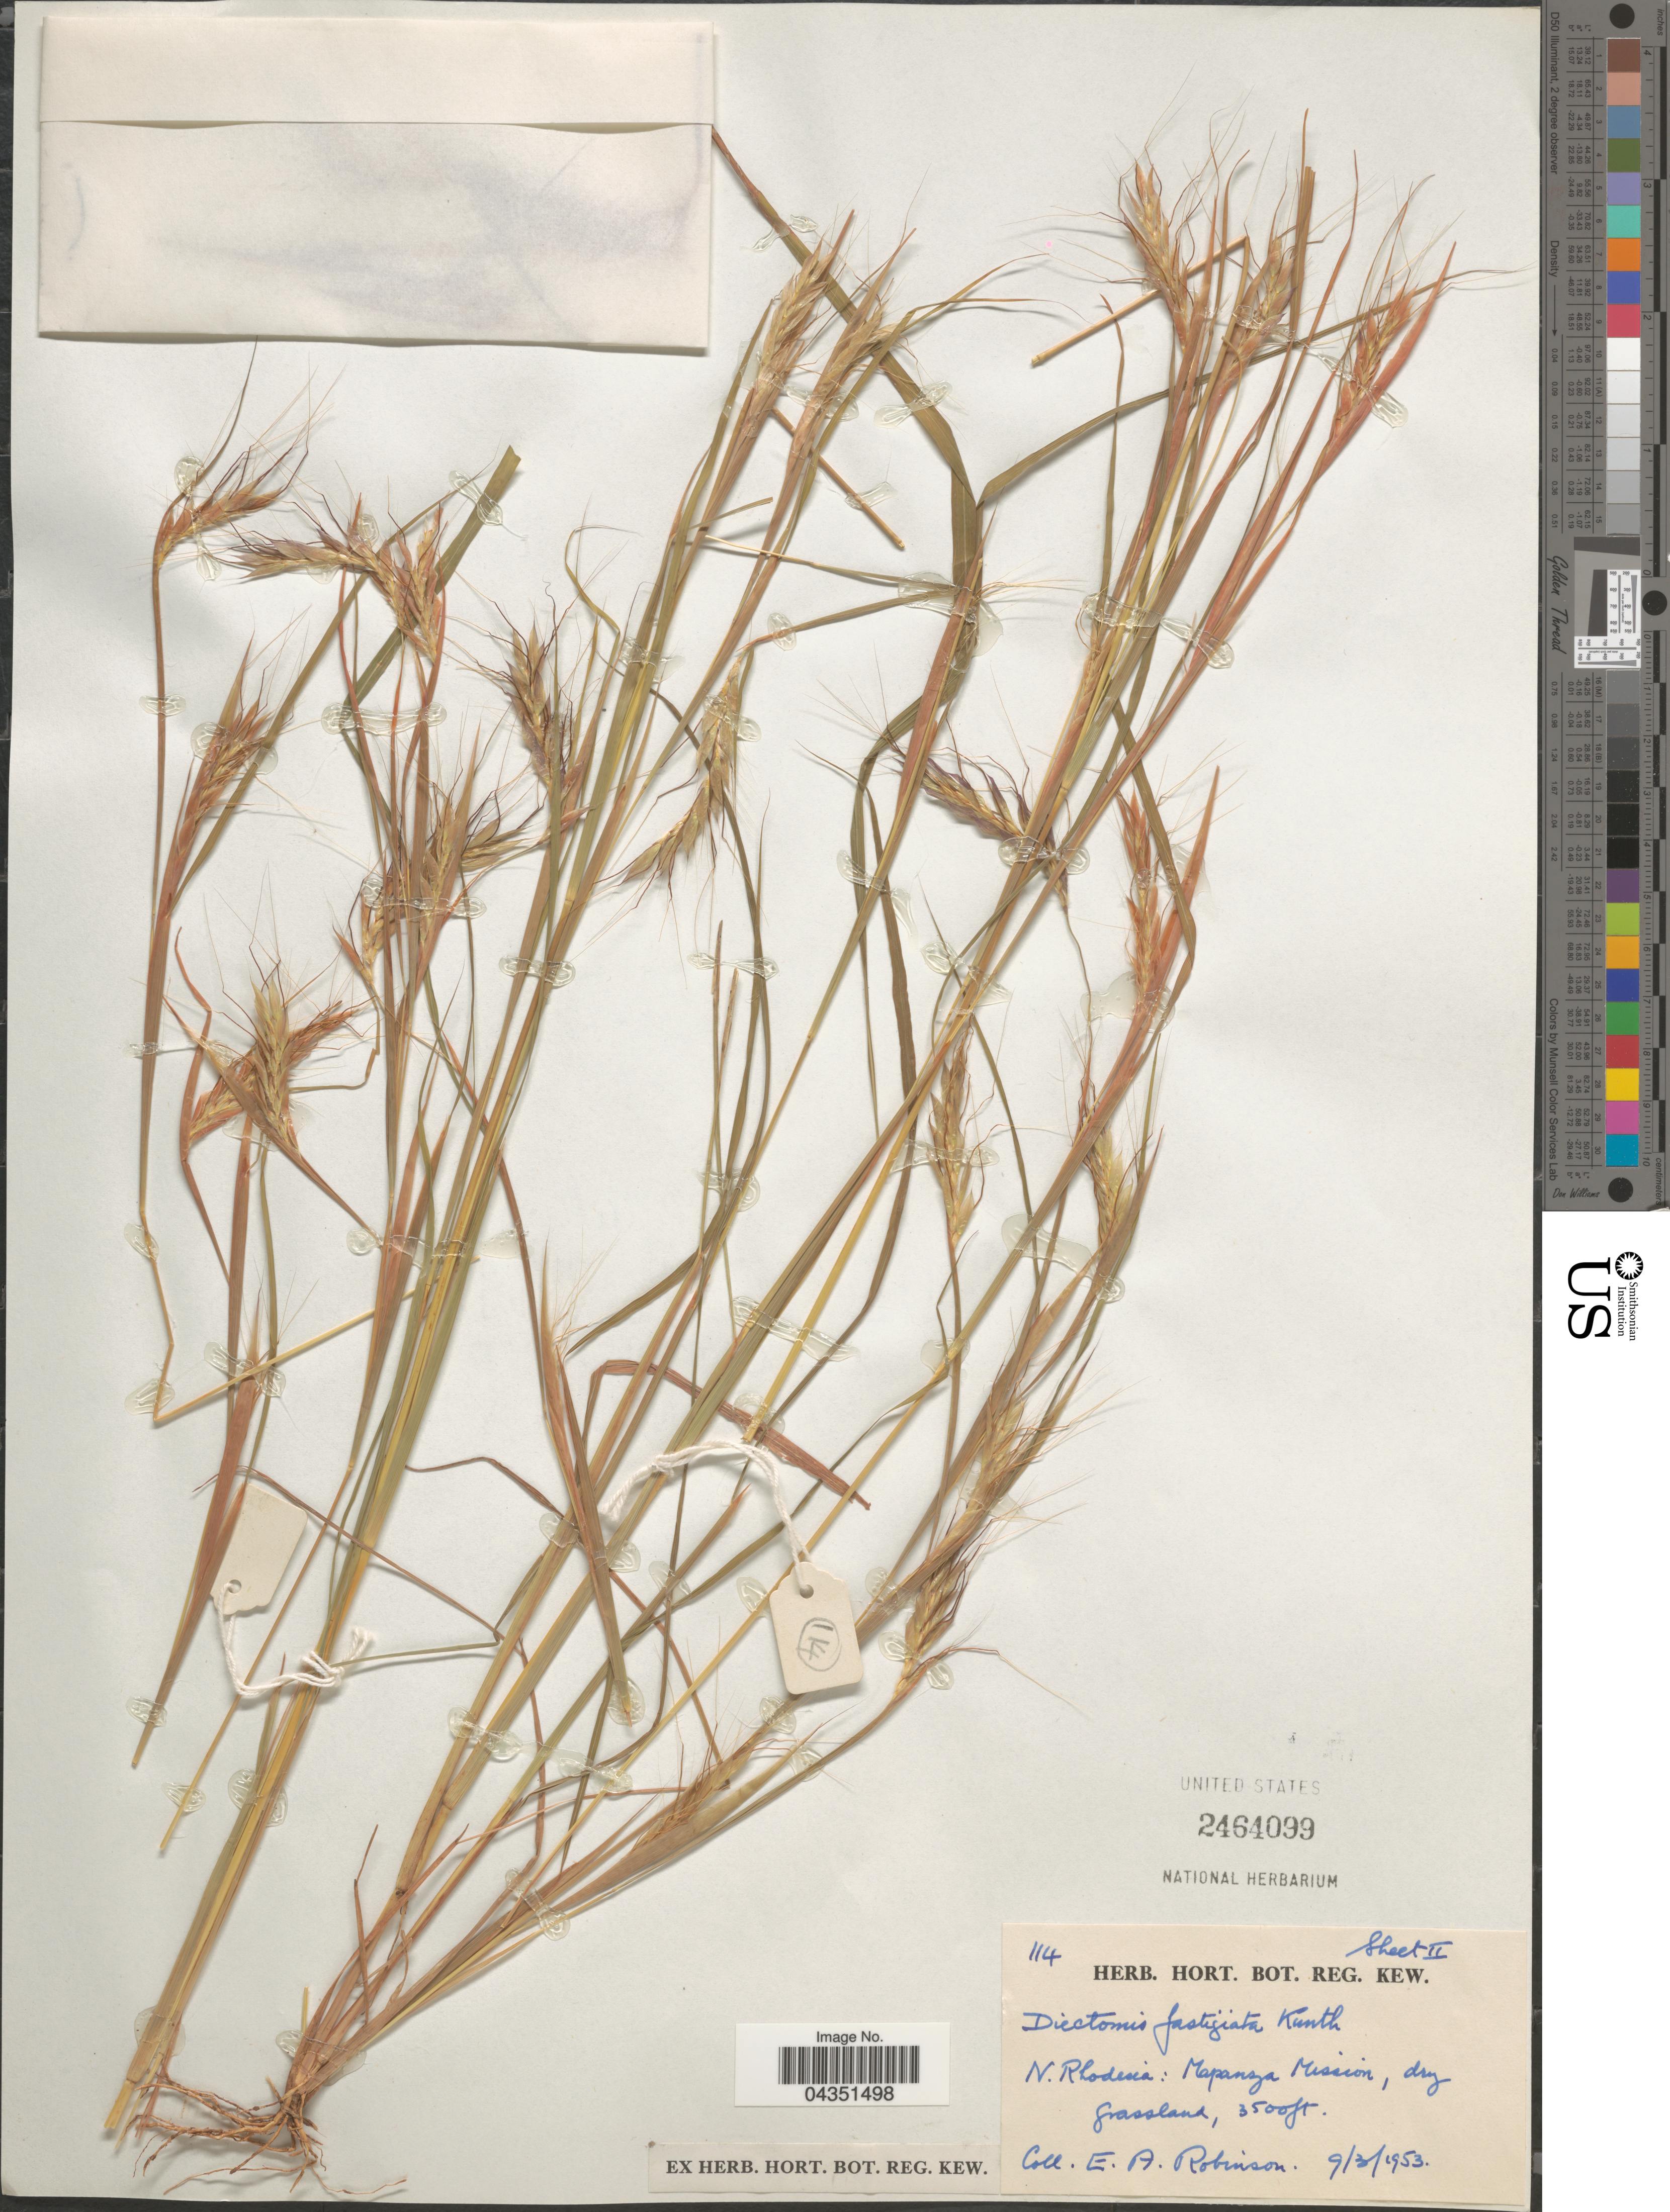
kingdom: Plantae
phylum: Tracheophyta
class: Liliopsida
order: Poales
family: Poaceae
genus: Diectomis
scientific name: Diectomis fastigiata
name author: (Sw.) P. Beauv.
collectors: E. A. Robinson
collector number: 114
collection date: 1953-03-09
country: Zambia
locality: N. Rhodesia: Mapanza Mission, dry grassland.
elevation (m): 1067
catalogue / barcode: US 2464099